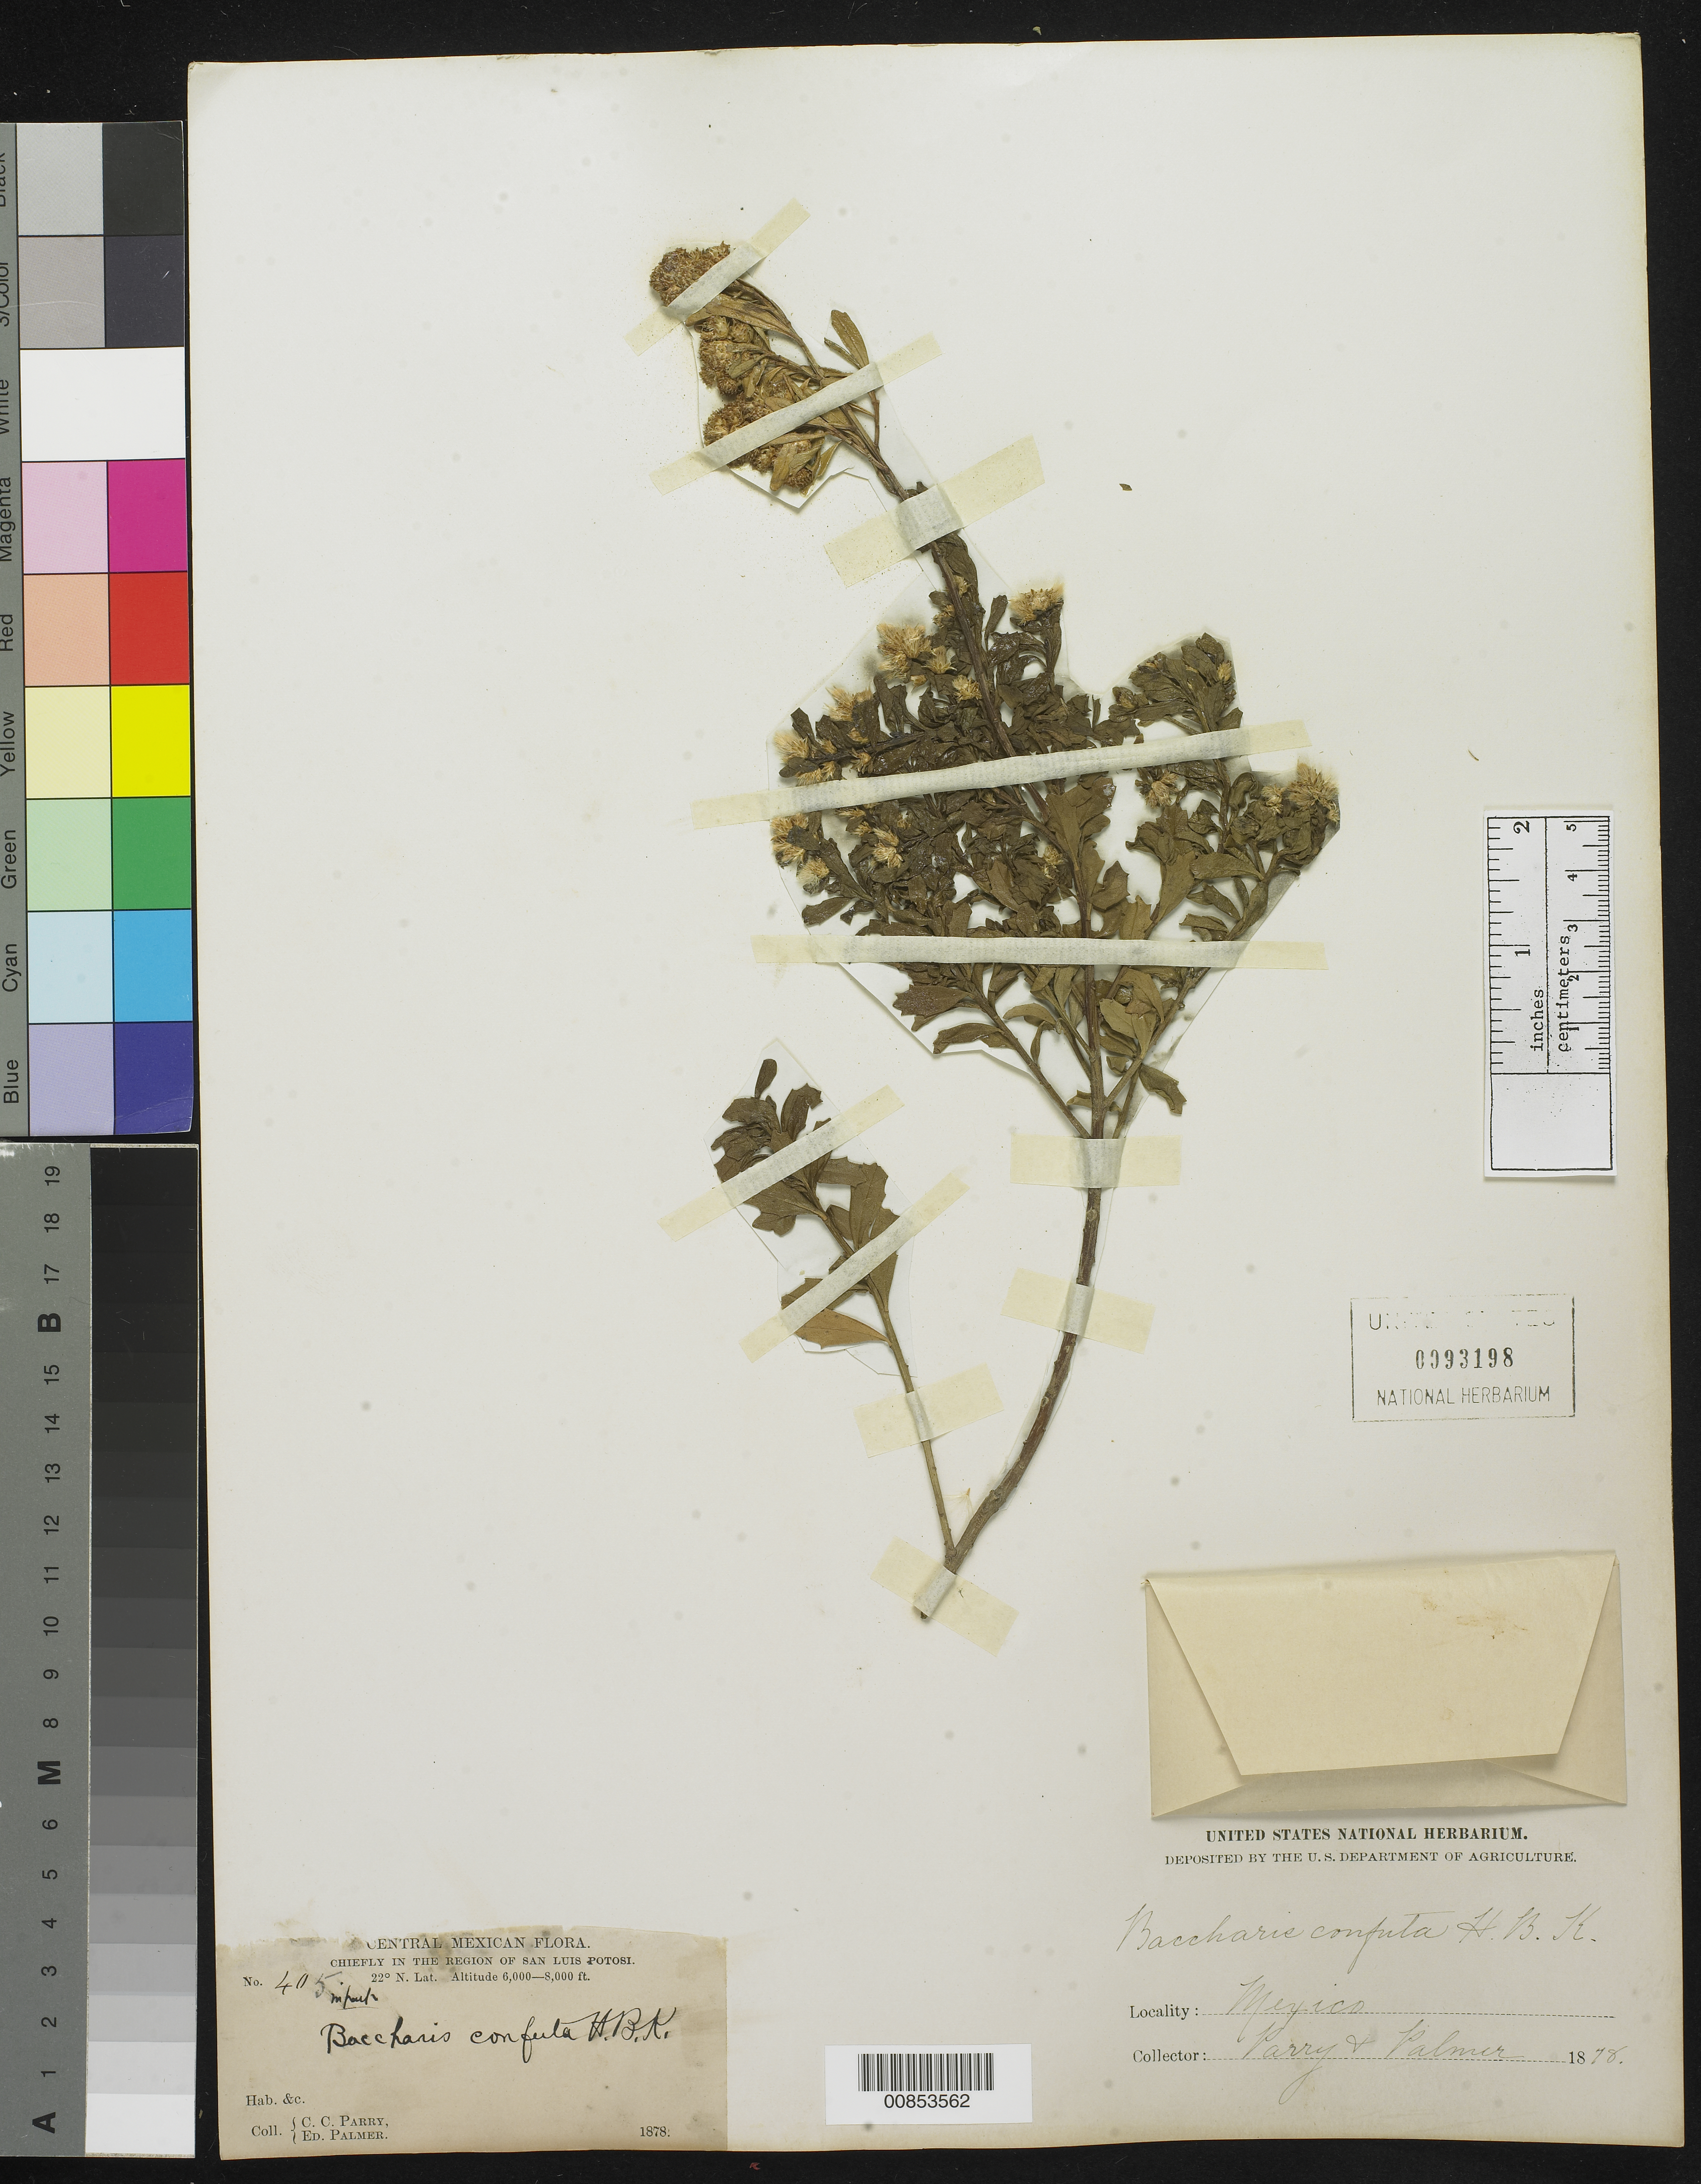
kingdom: Plantae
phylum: Tracheophyta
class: Magnoliopsida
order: Asterales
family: Asteraceae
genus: Baccharis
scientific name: Baccharis conferta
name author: Kunth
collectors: C. C. Parry & E. Palmer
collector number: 405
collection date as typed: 1878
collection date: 1878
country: Mexico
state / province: San Luis Potosí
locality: Chiefly in the region of San Luis Potosí.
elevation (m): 1829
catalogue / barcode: US 93198